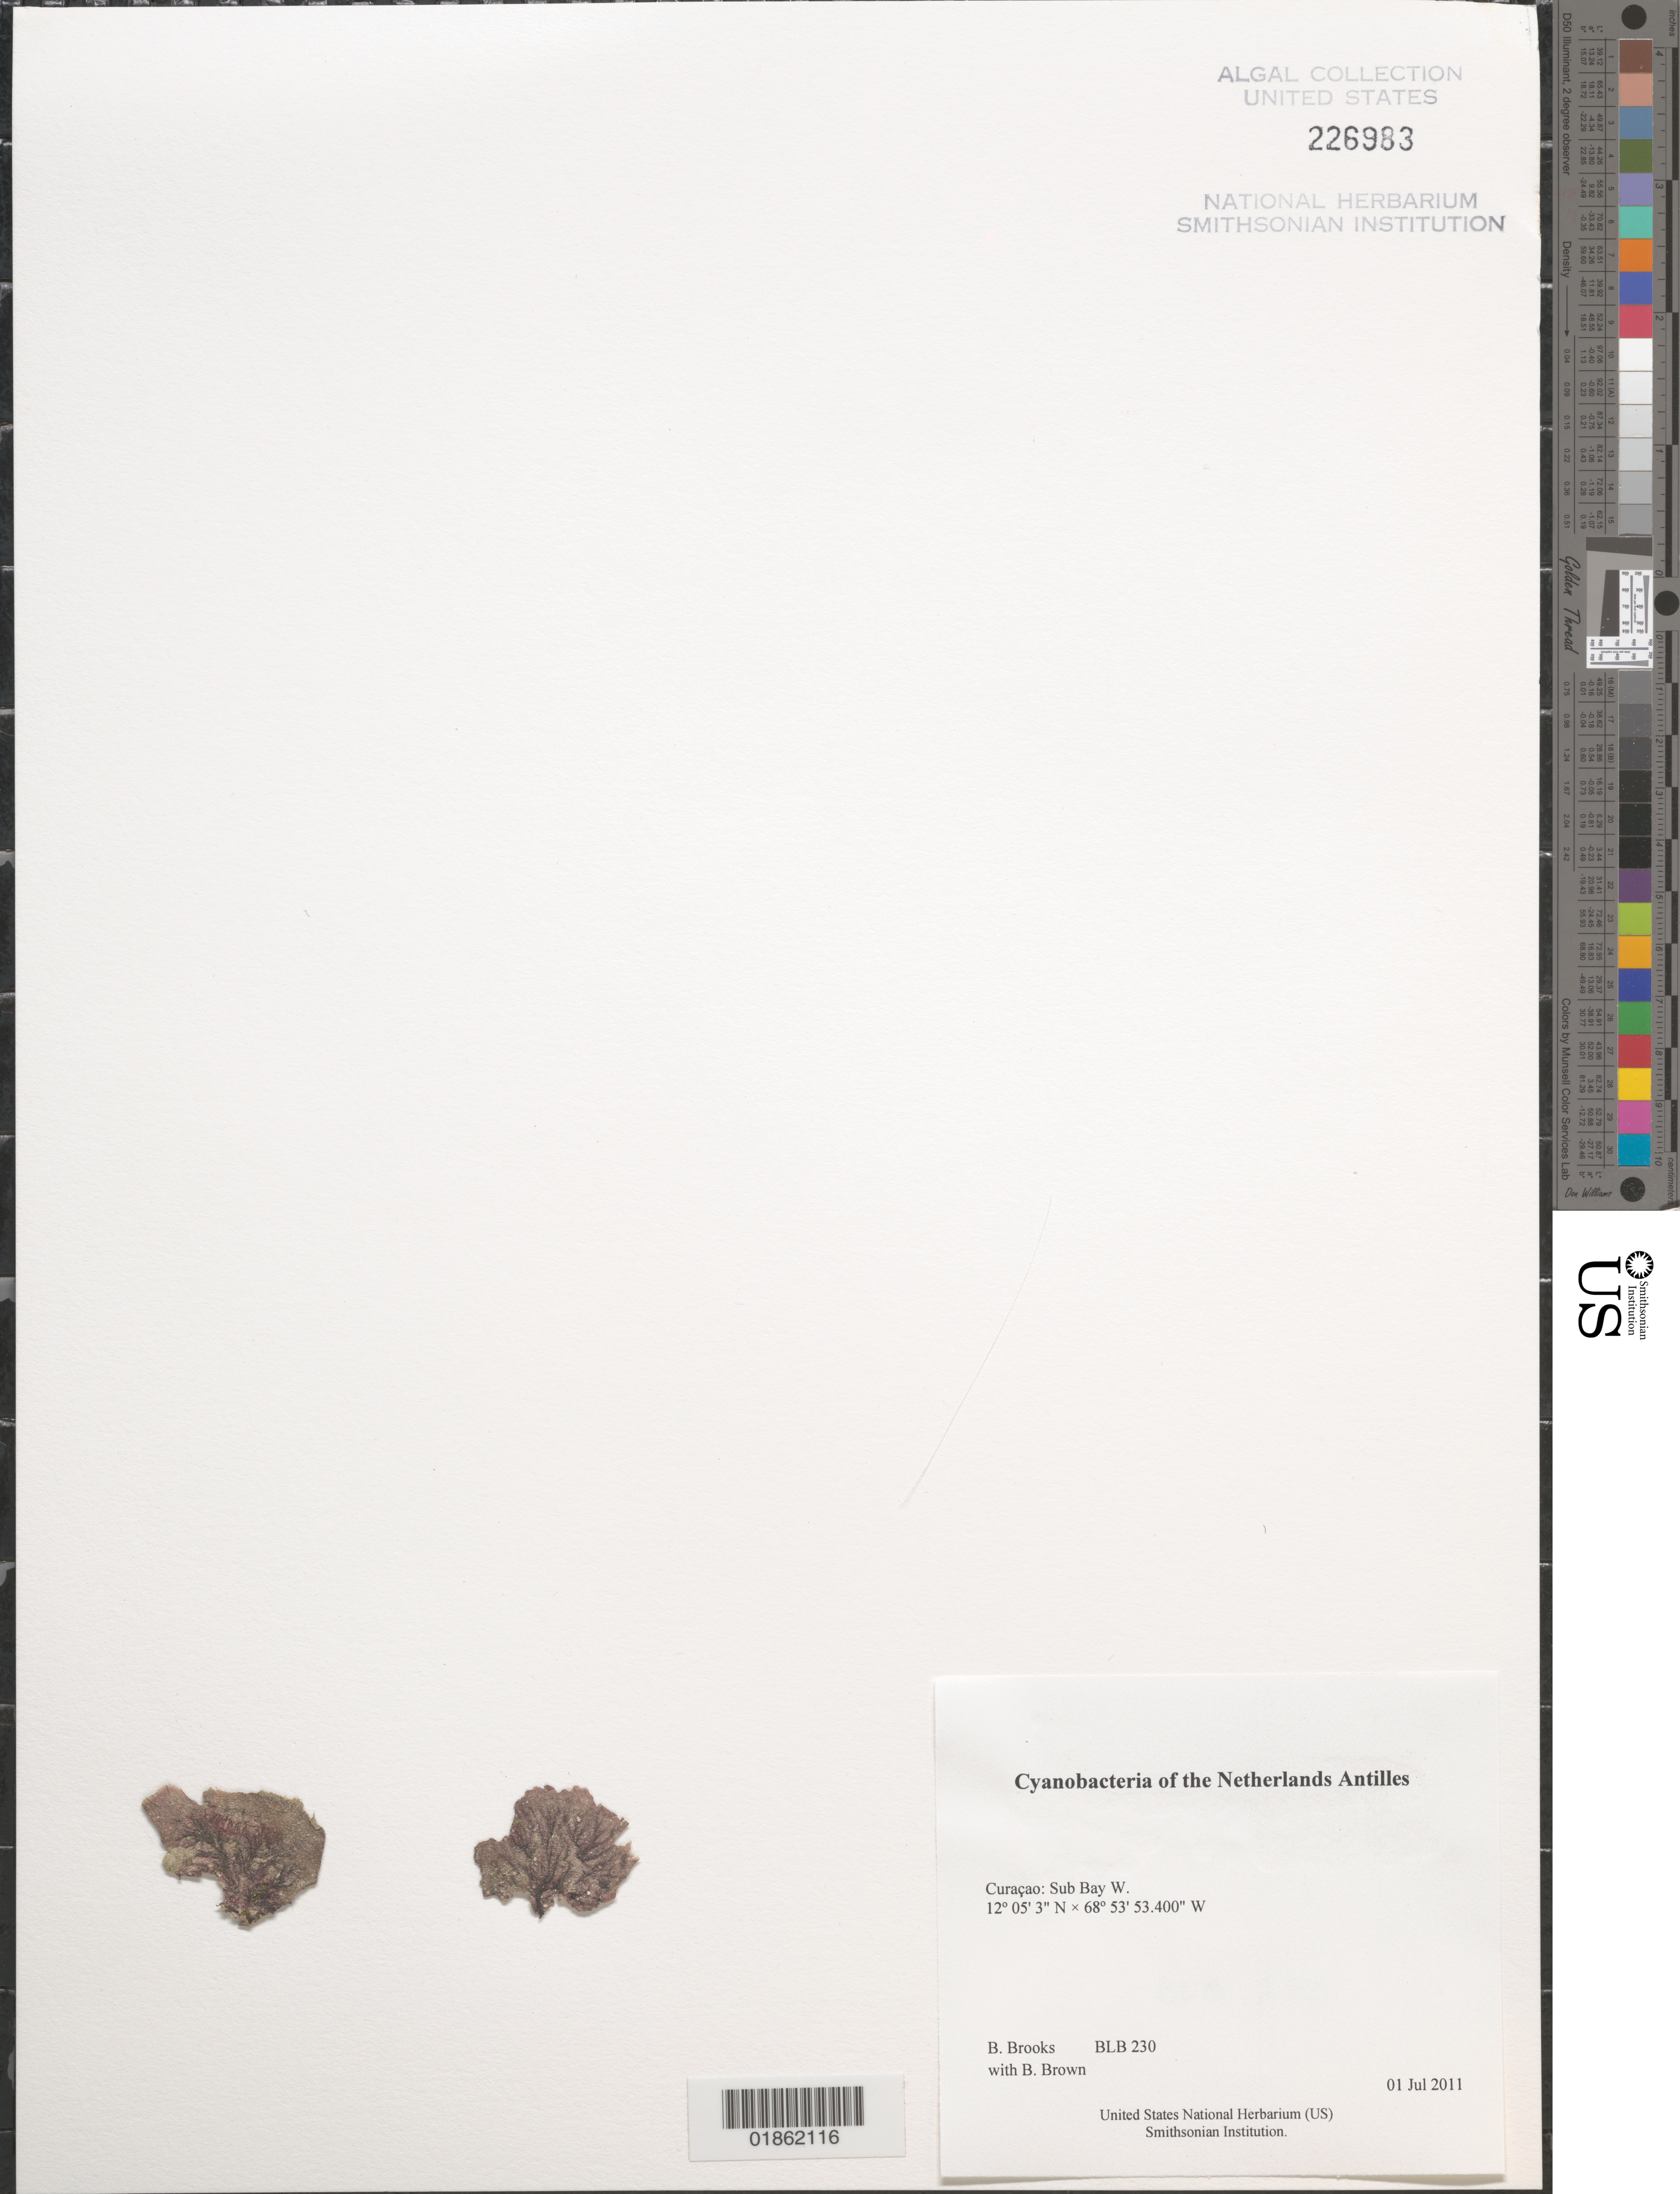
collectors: B. Brooks & B. Brown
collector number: BLB 230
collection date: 2011-07-01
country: Curaçao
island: Curaçao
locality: Sub Bay W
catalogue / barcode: US 226983